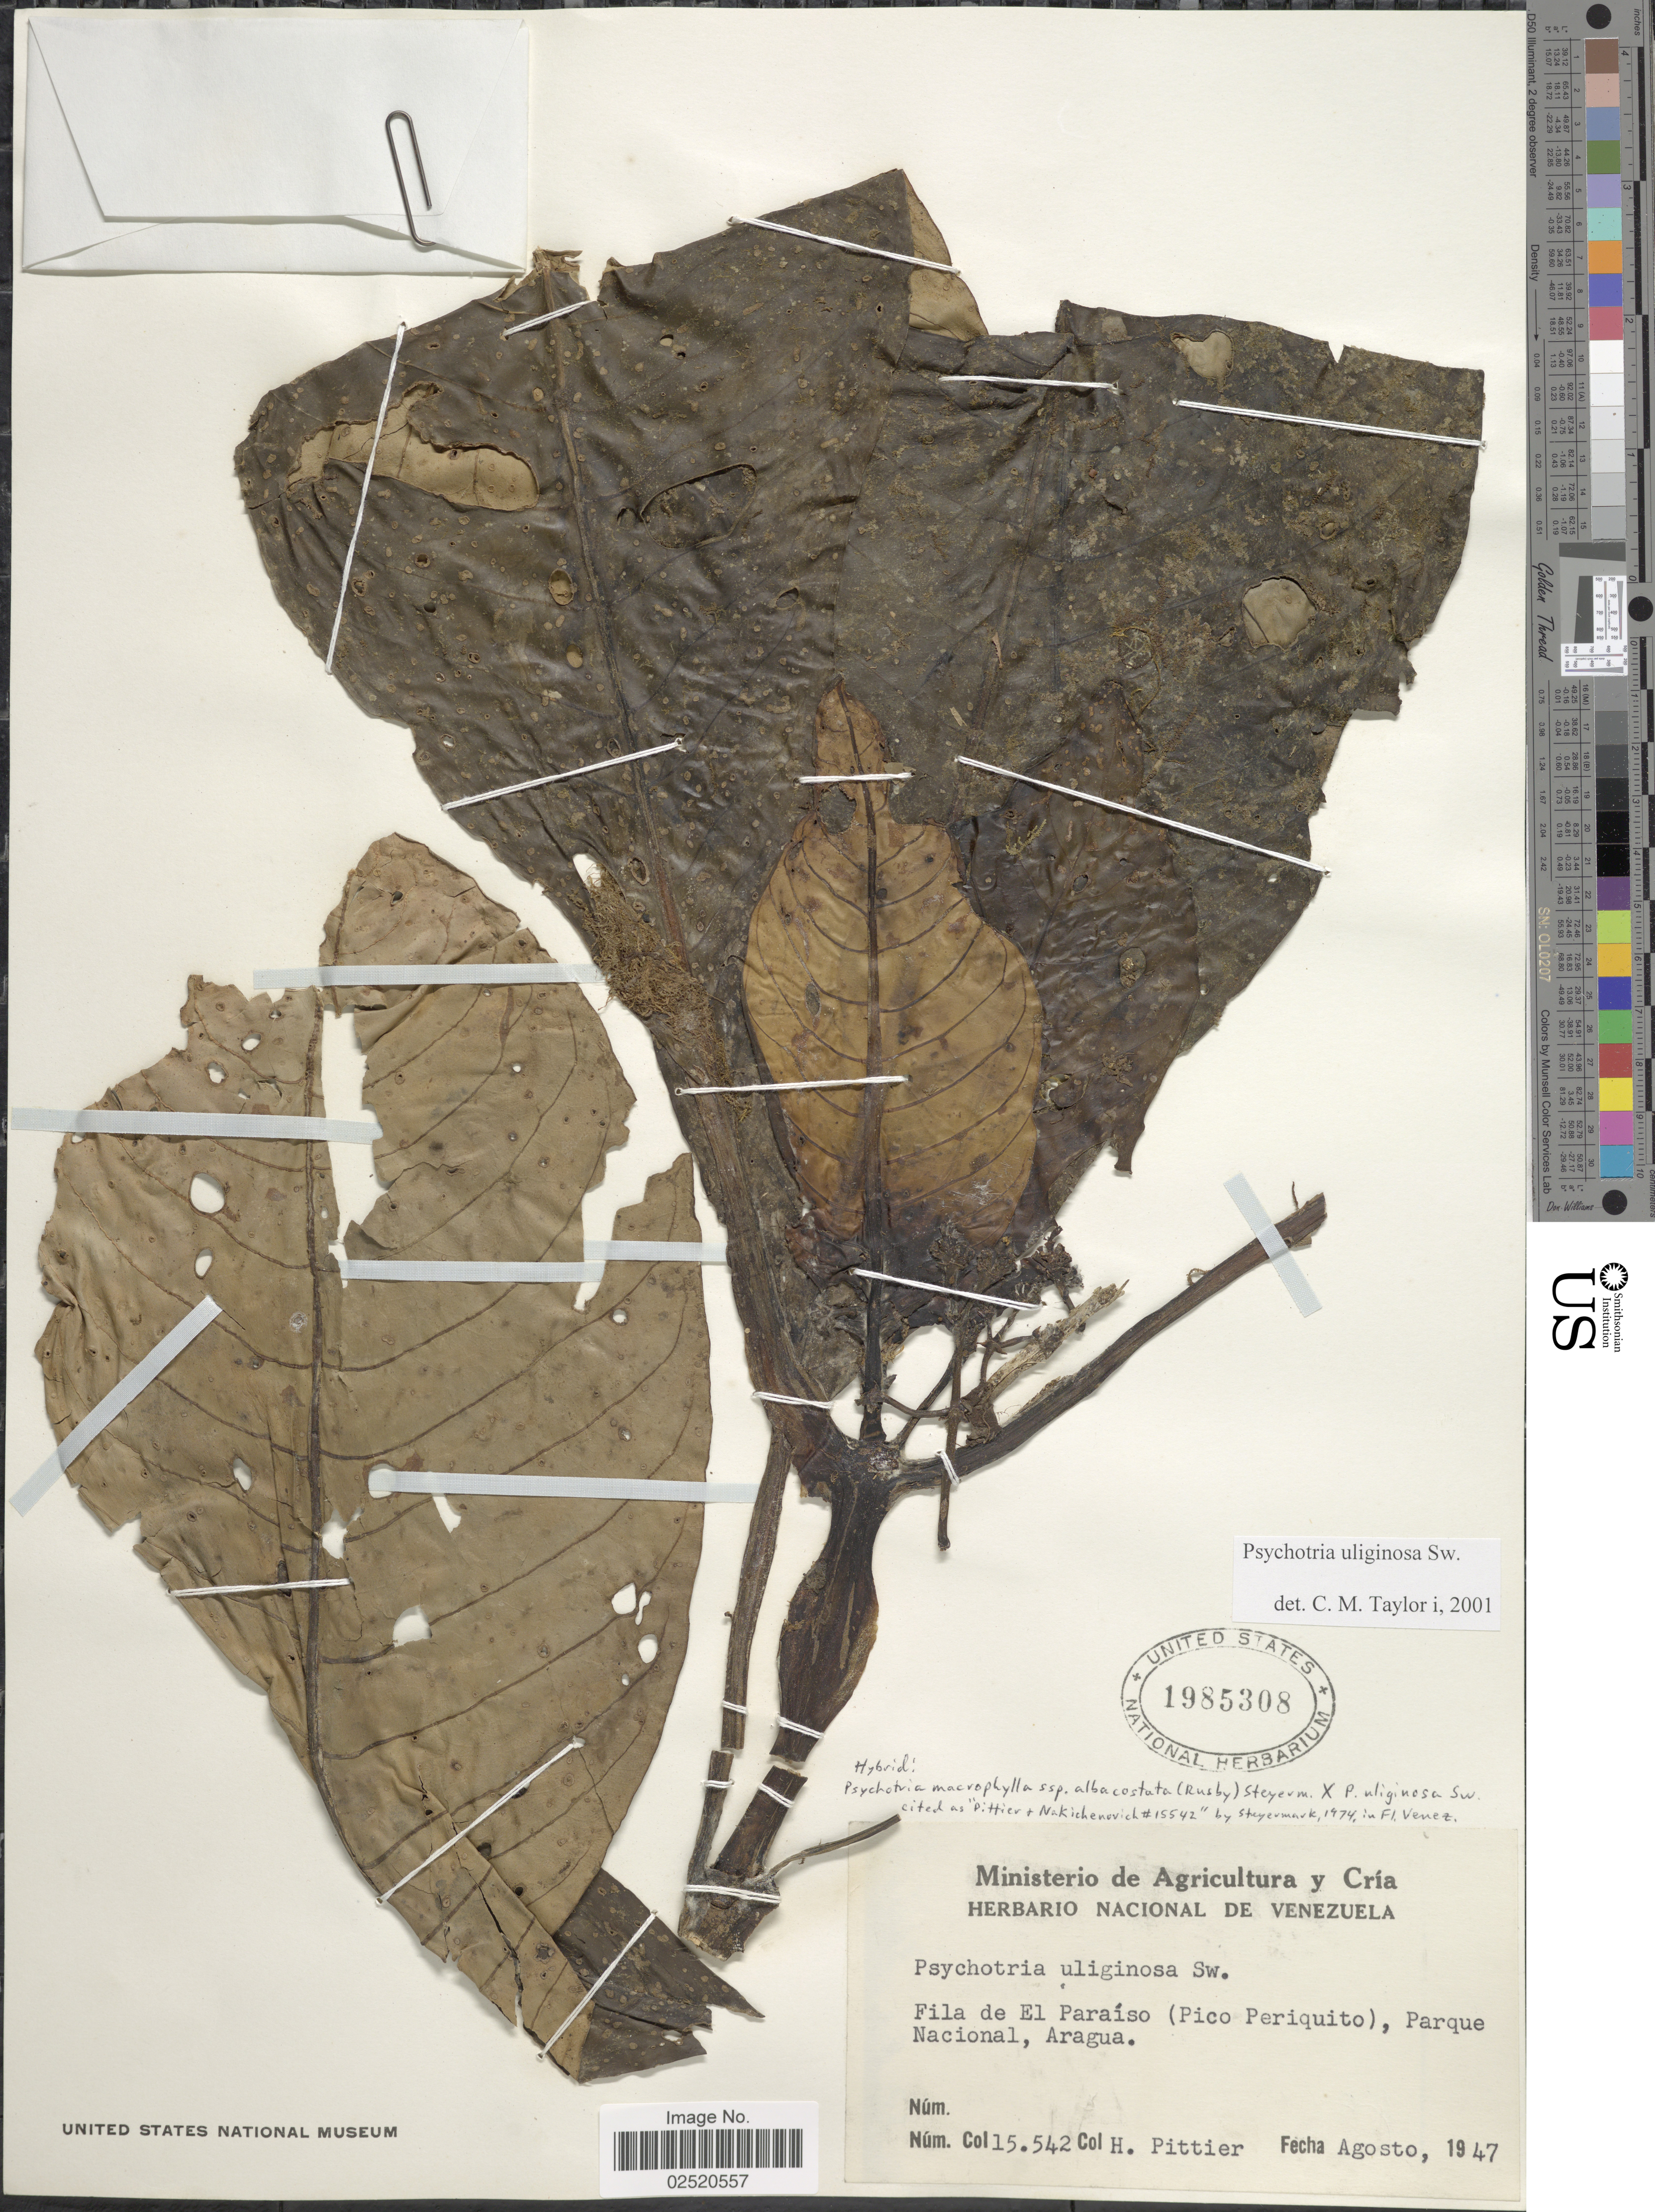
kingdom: Plantae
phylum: Tracheophyta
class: Magnoliopsida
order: Gentianales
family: Rubiaceae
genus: Psychotria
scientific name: Psychotria uliginosa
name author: Sw.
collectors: H. F. Pittier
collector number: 15542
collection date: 1947-08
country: Venezuela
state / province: Aragua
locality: Fila de El Paraíso (Pico Periquito), Parque Nacional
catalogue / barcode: US 1985308